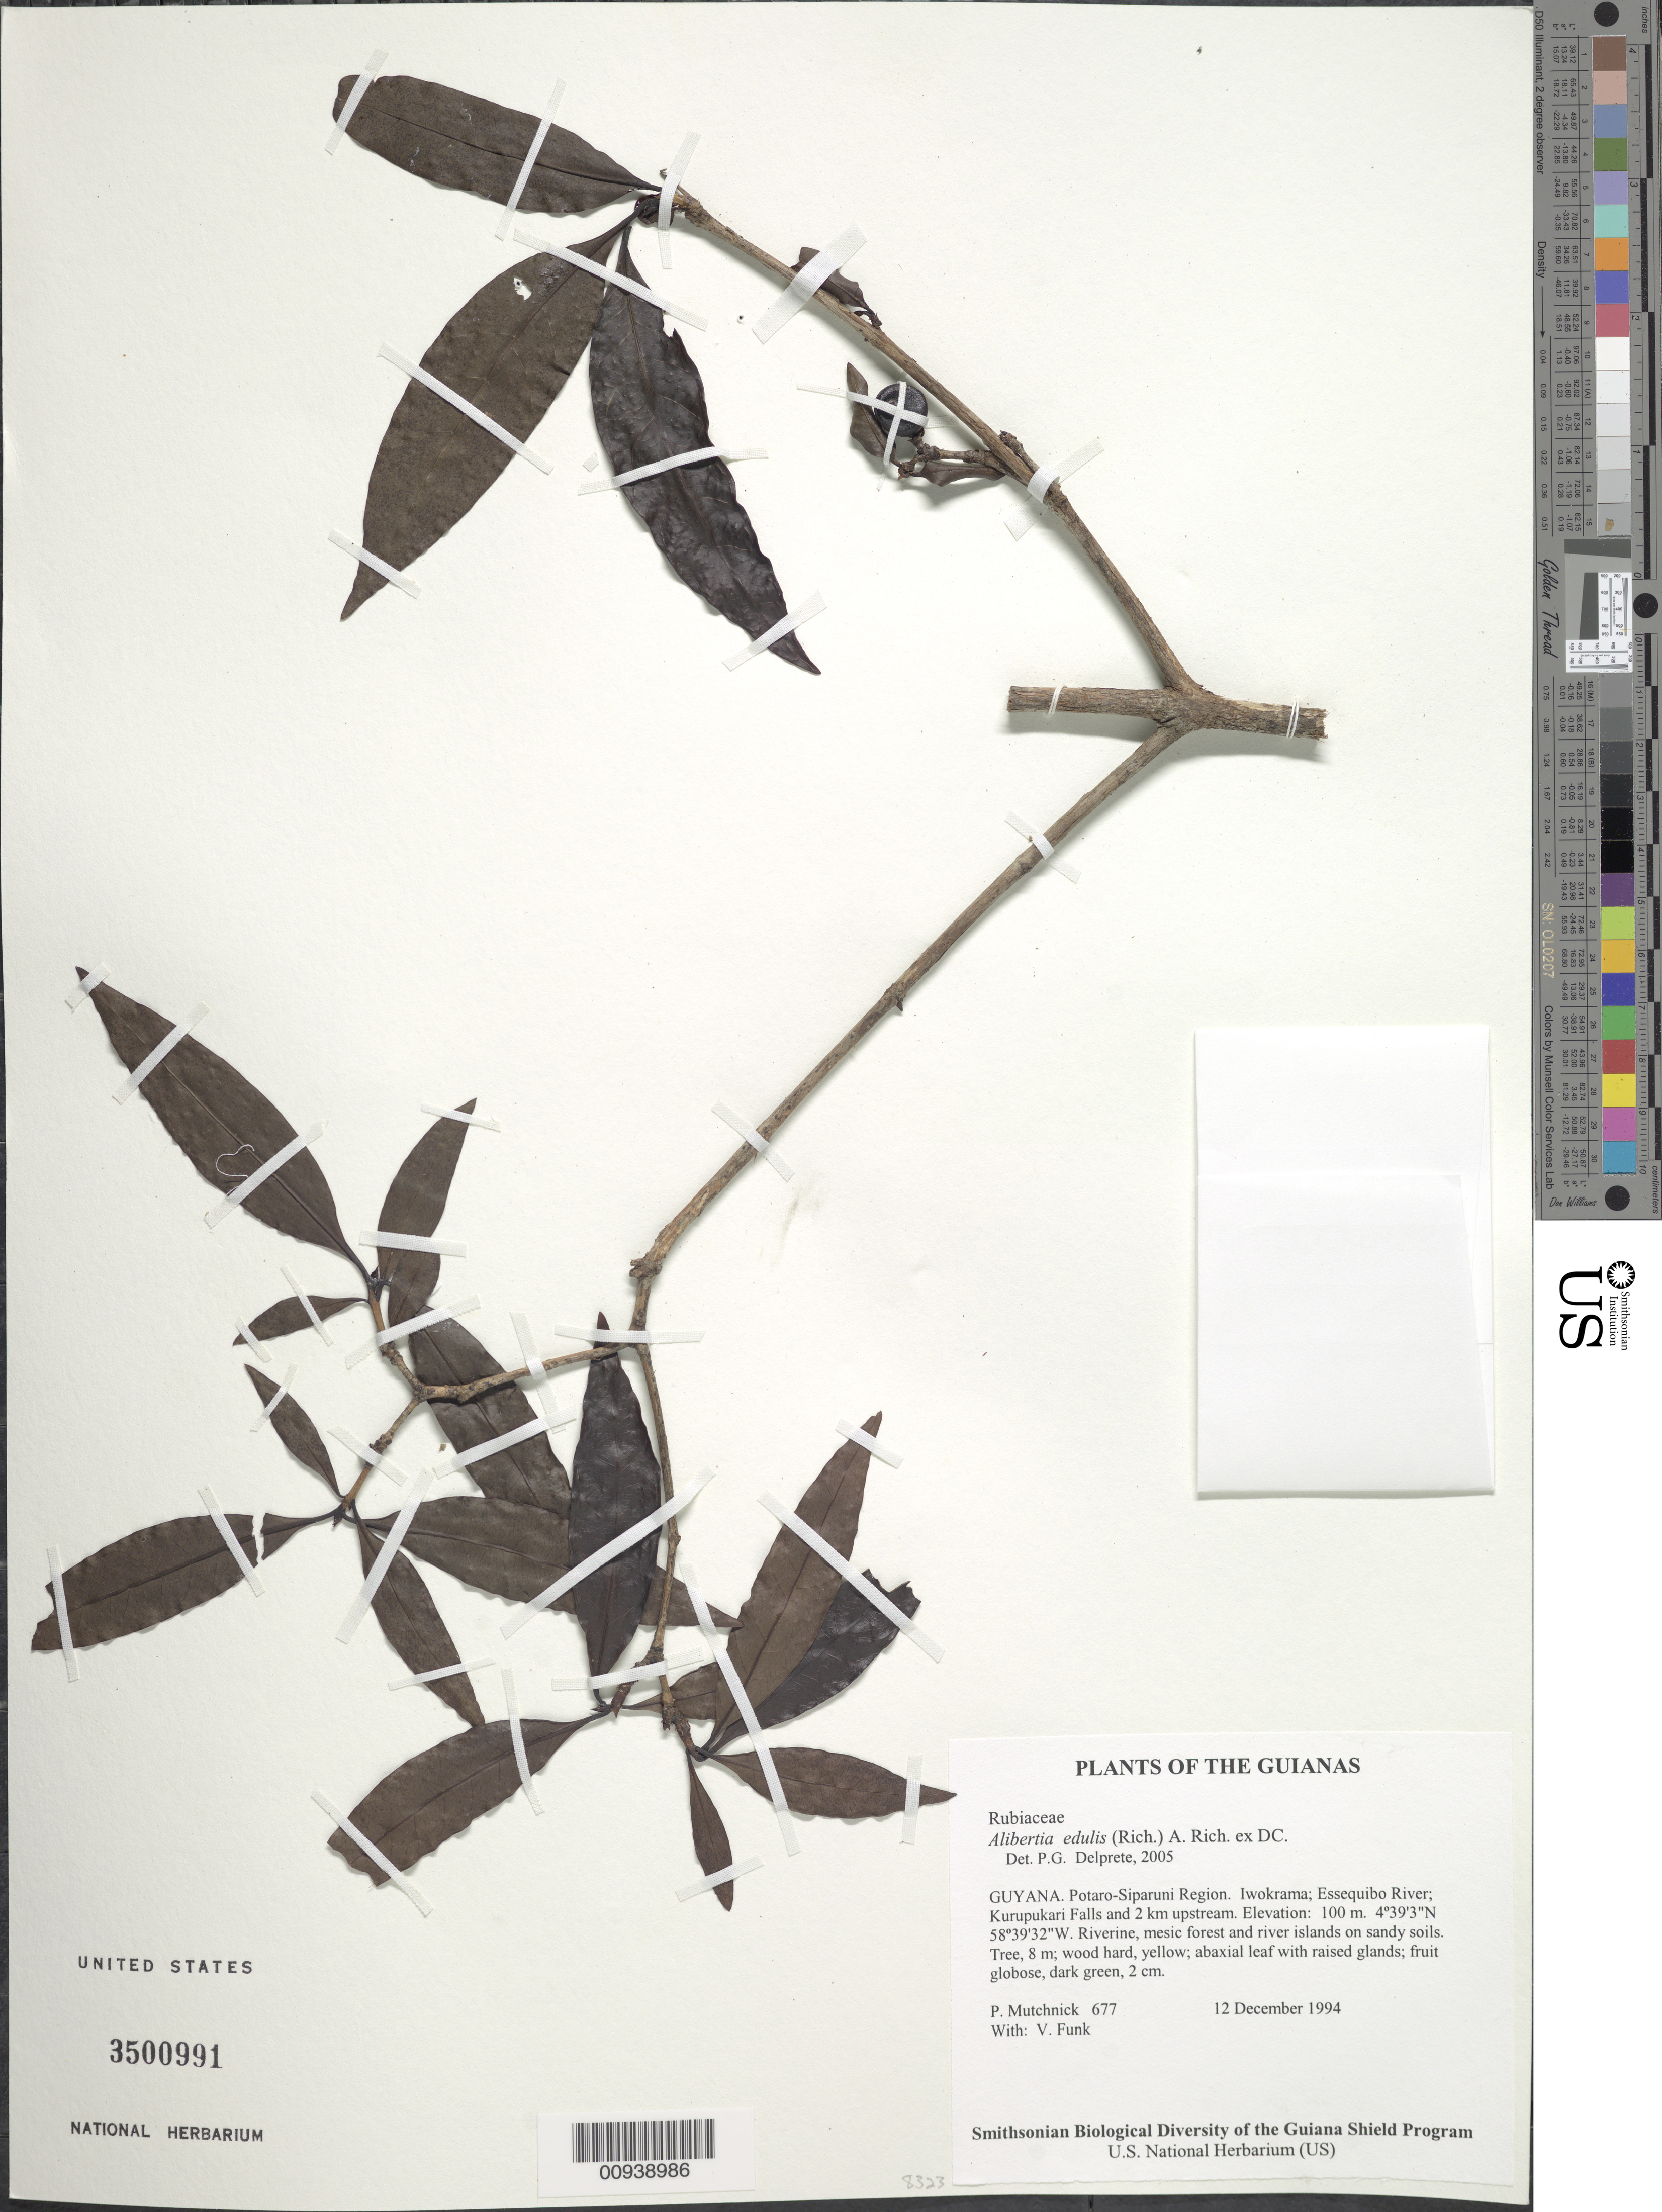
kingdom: Plantae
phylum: Tracheophyta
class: Magnoliopsida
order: Gentianales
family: Rubiaceae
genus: Alibertia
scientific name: Alibertia edulis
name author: (Rich.) A. Rich. ex DC.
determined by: Delprete, P. G., Herb. de Guyane Cay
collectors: P. Mutchnick & V. Funk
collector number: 677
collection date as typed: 12 December 1994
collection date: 1994-12-12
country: Guyana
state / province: Potaro-Siparuni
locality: Iwokrama; Essequibo River; Kurupukari Falls and 2 km upstream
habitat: Riverine, mesic forest and river islands on sandy soils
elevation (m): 100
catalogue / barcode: US 3500991